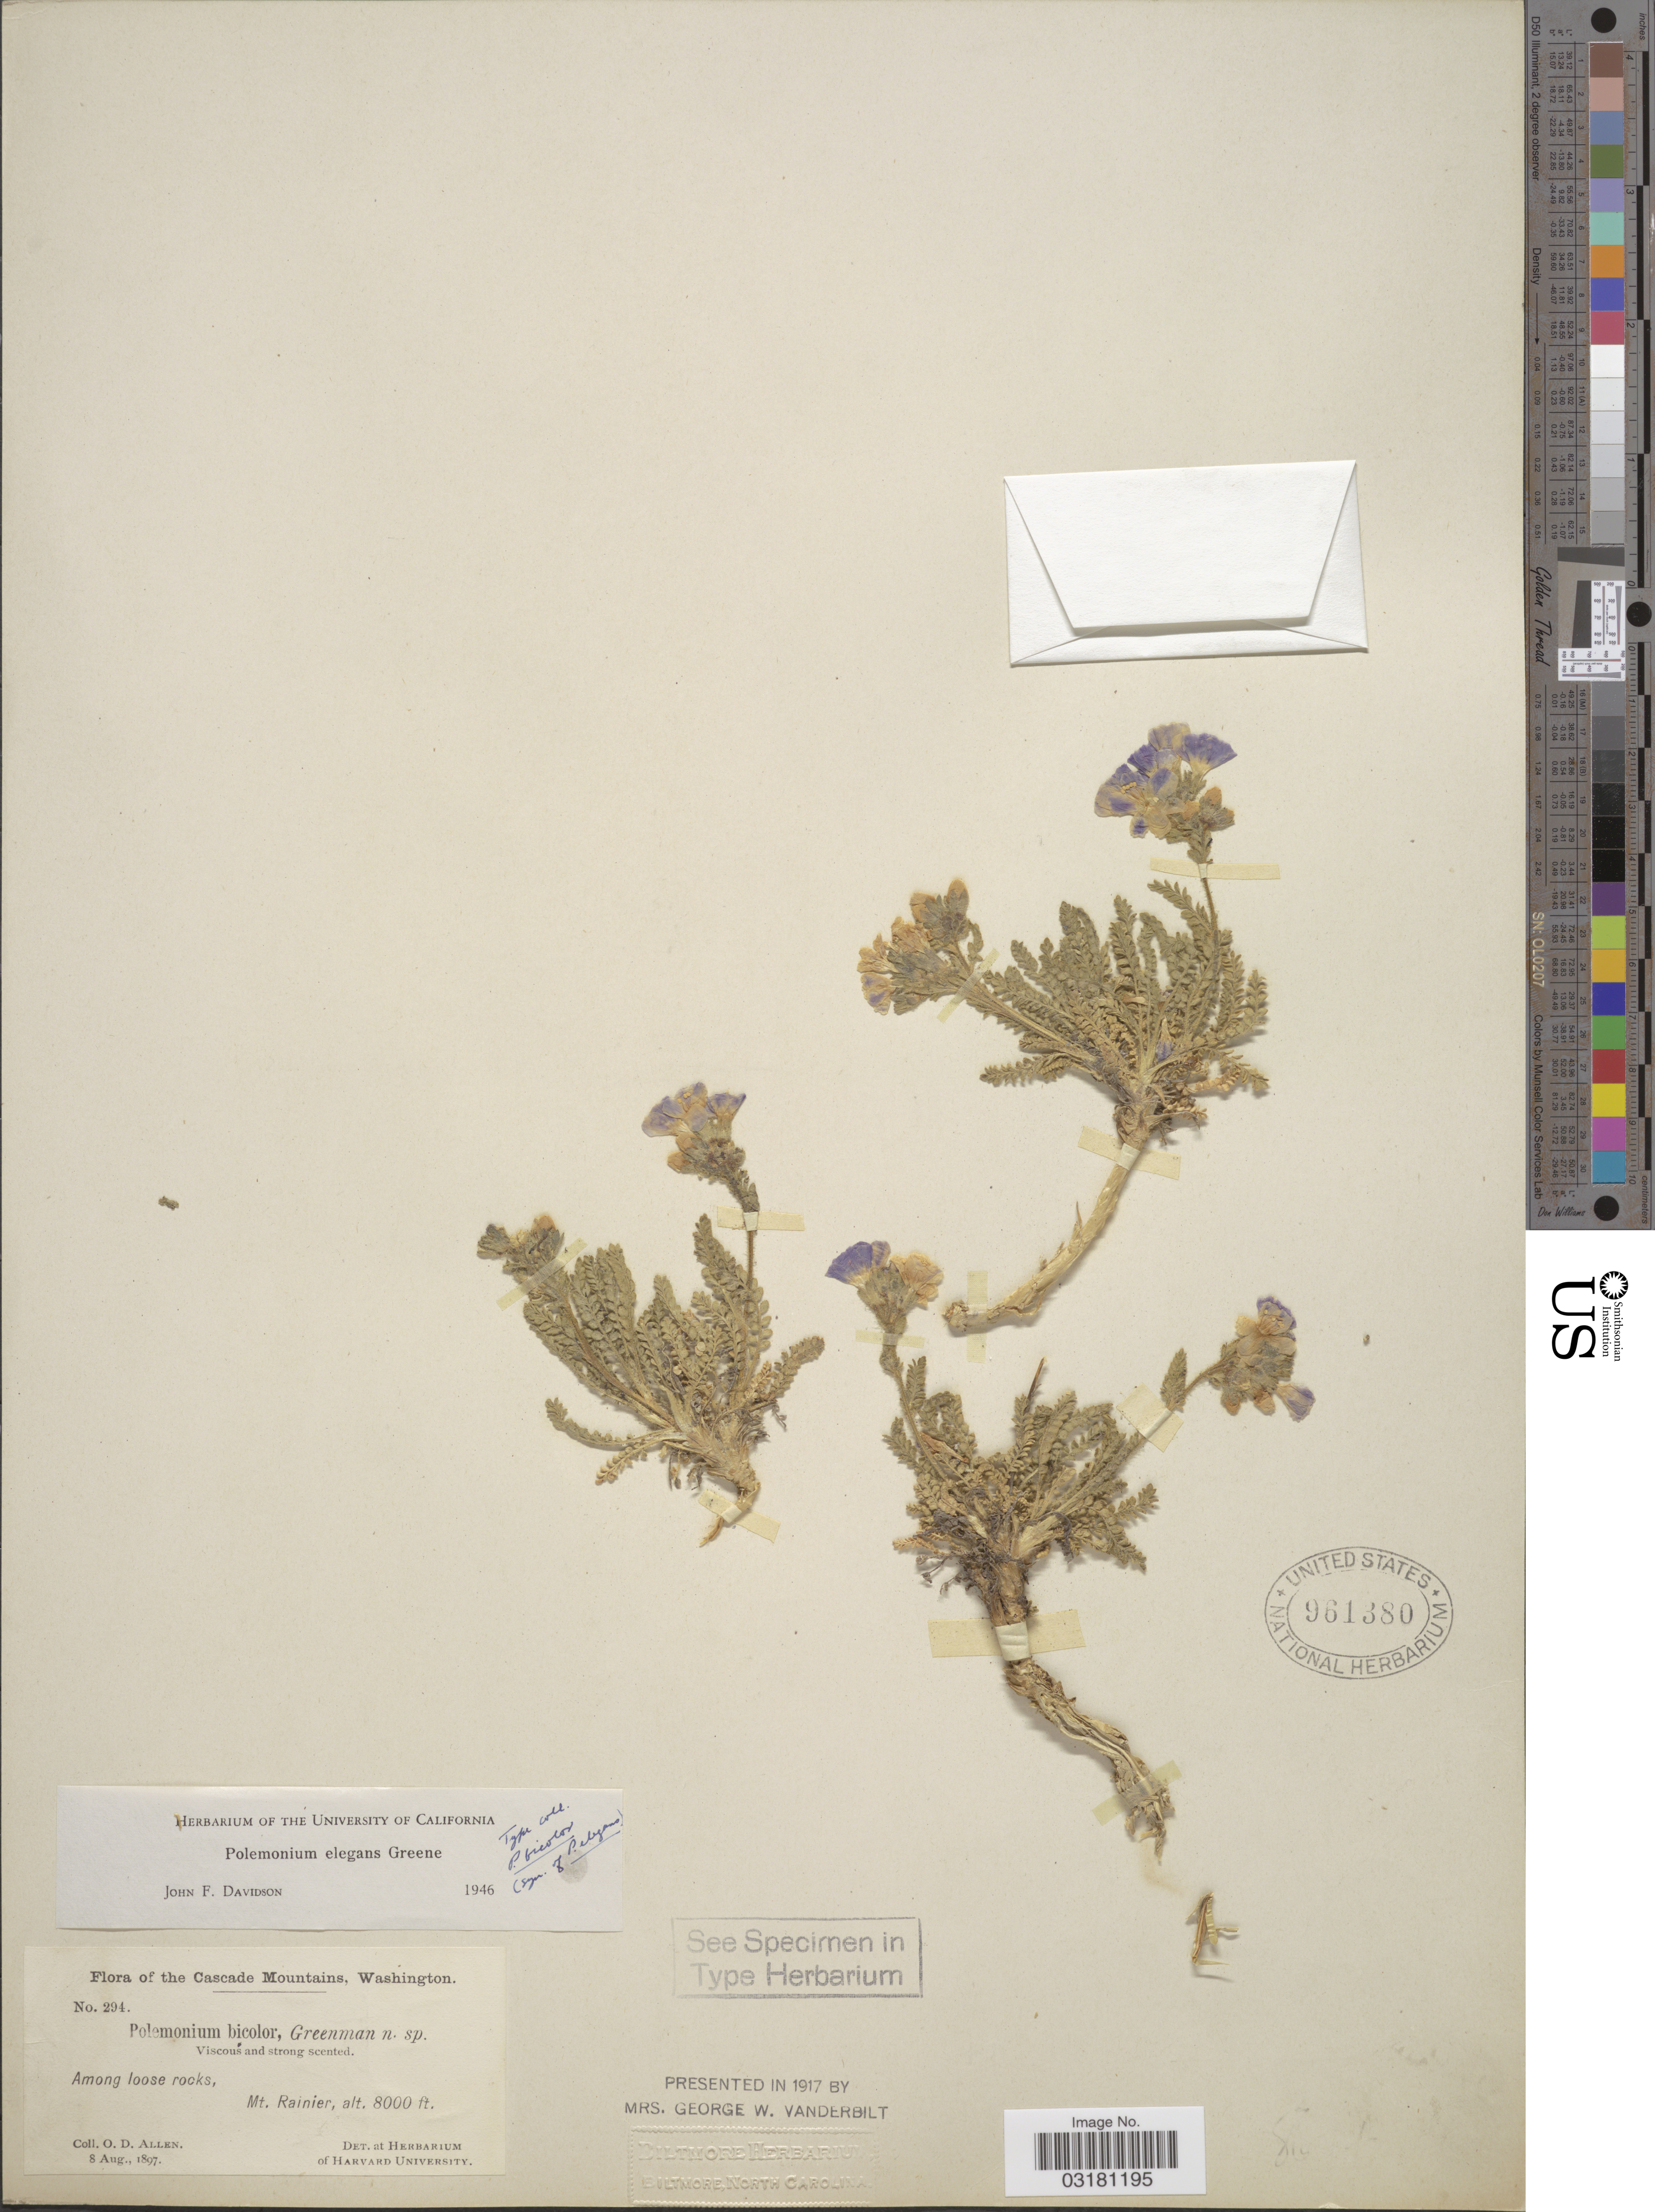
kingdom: Plantae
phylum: Tracheophyta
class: Magnoliopsida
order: Ericales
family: Polemoniaceae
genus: Polemonium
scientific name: Polemonium elegans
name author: S.W. Greene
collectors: O. D. Allen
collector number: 294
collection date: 1897-08-08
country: United States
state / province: Washington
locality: The Cascade Mountains. Mt. Rainier.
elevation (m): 2438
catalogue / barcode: US 961380